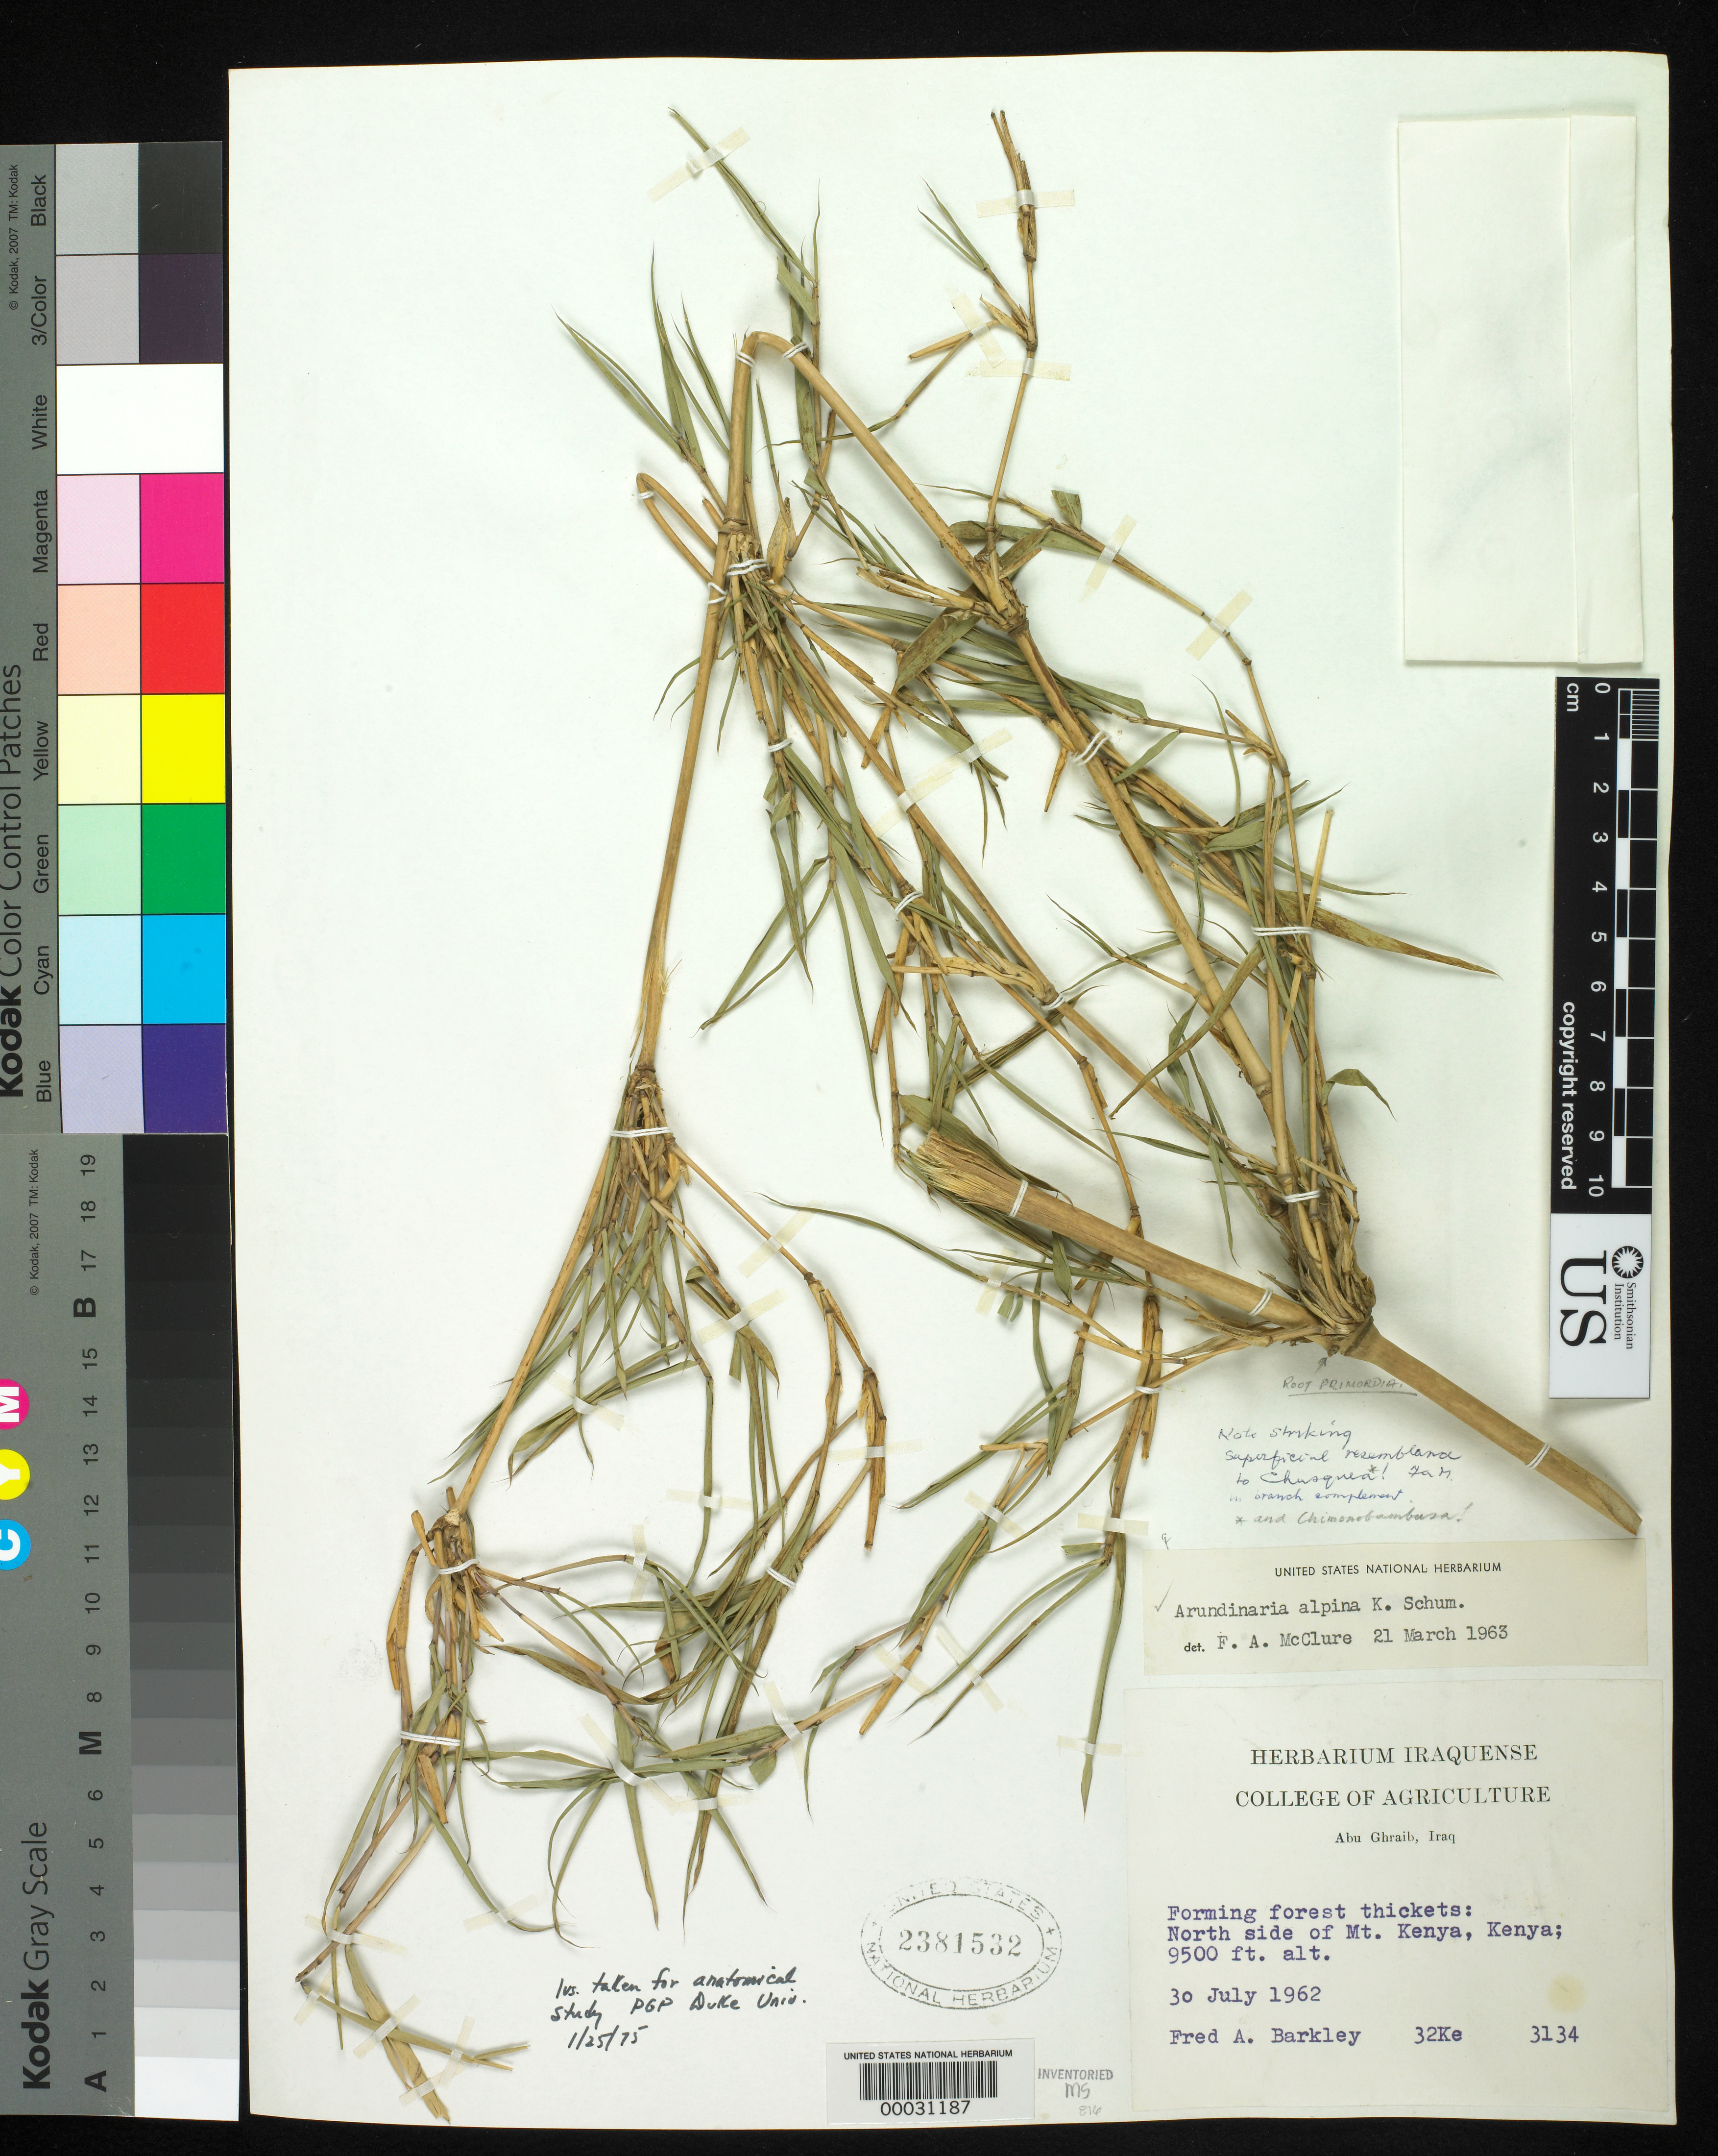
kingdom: Plantae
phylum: Tracheophyta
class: Liliopsida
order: Poales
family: Poaceae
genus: Oldeania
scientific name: Oldeania alpina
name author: (K. Schum.) Stapleton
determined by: Poaceae Reorganization Project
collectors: F. A. Barkley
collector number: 32ke 3134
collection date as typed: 30 Jul 1962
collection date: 1962-07-30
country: Kenya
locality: Mt. kenya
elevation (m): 2896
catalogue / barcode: US 2381532